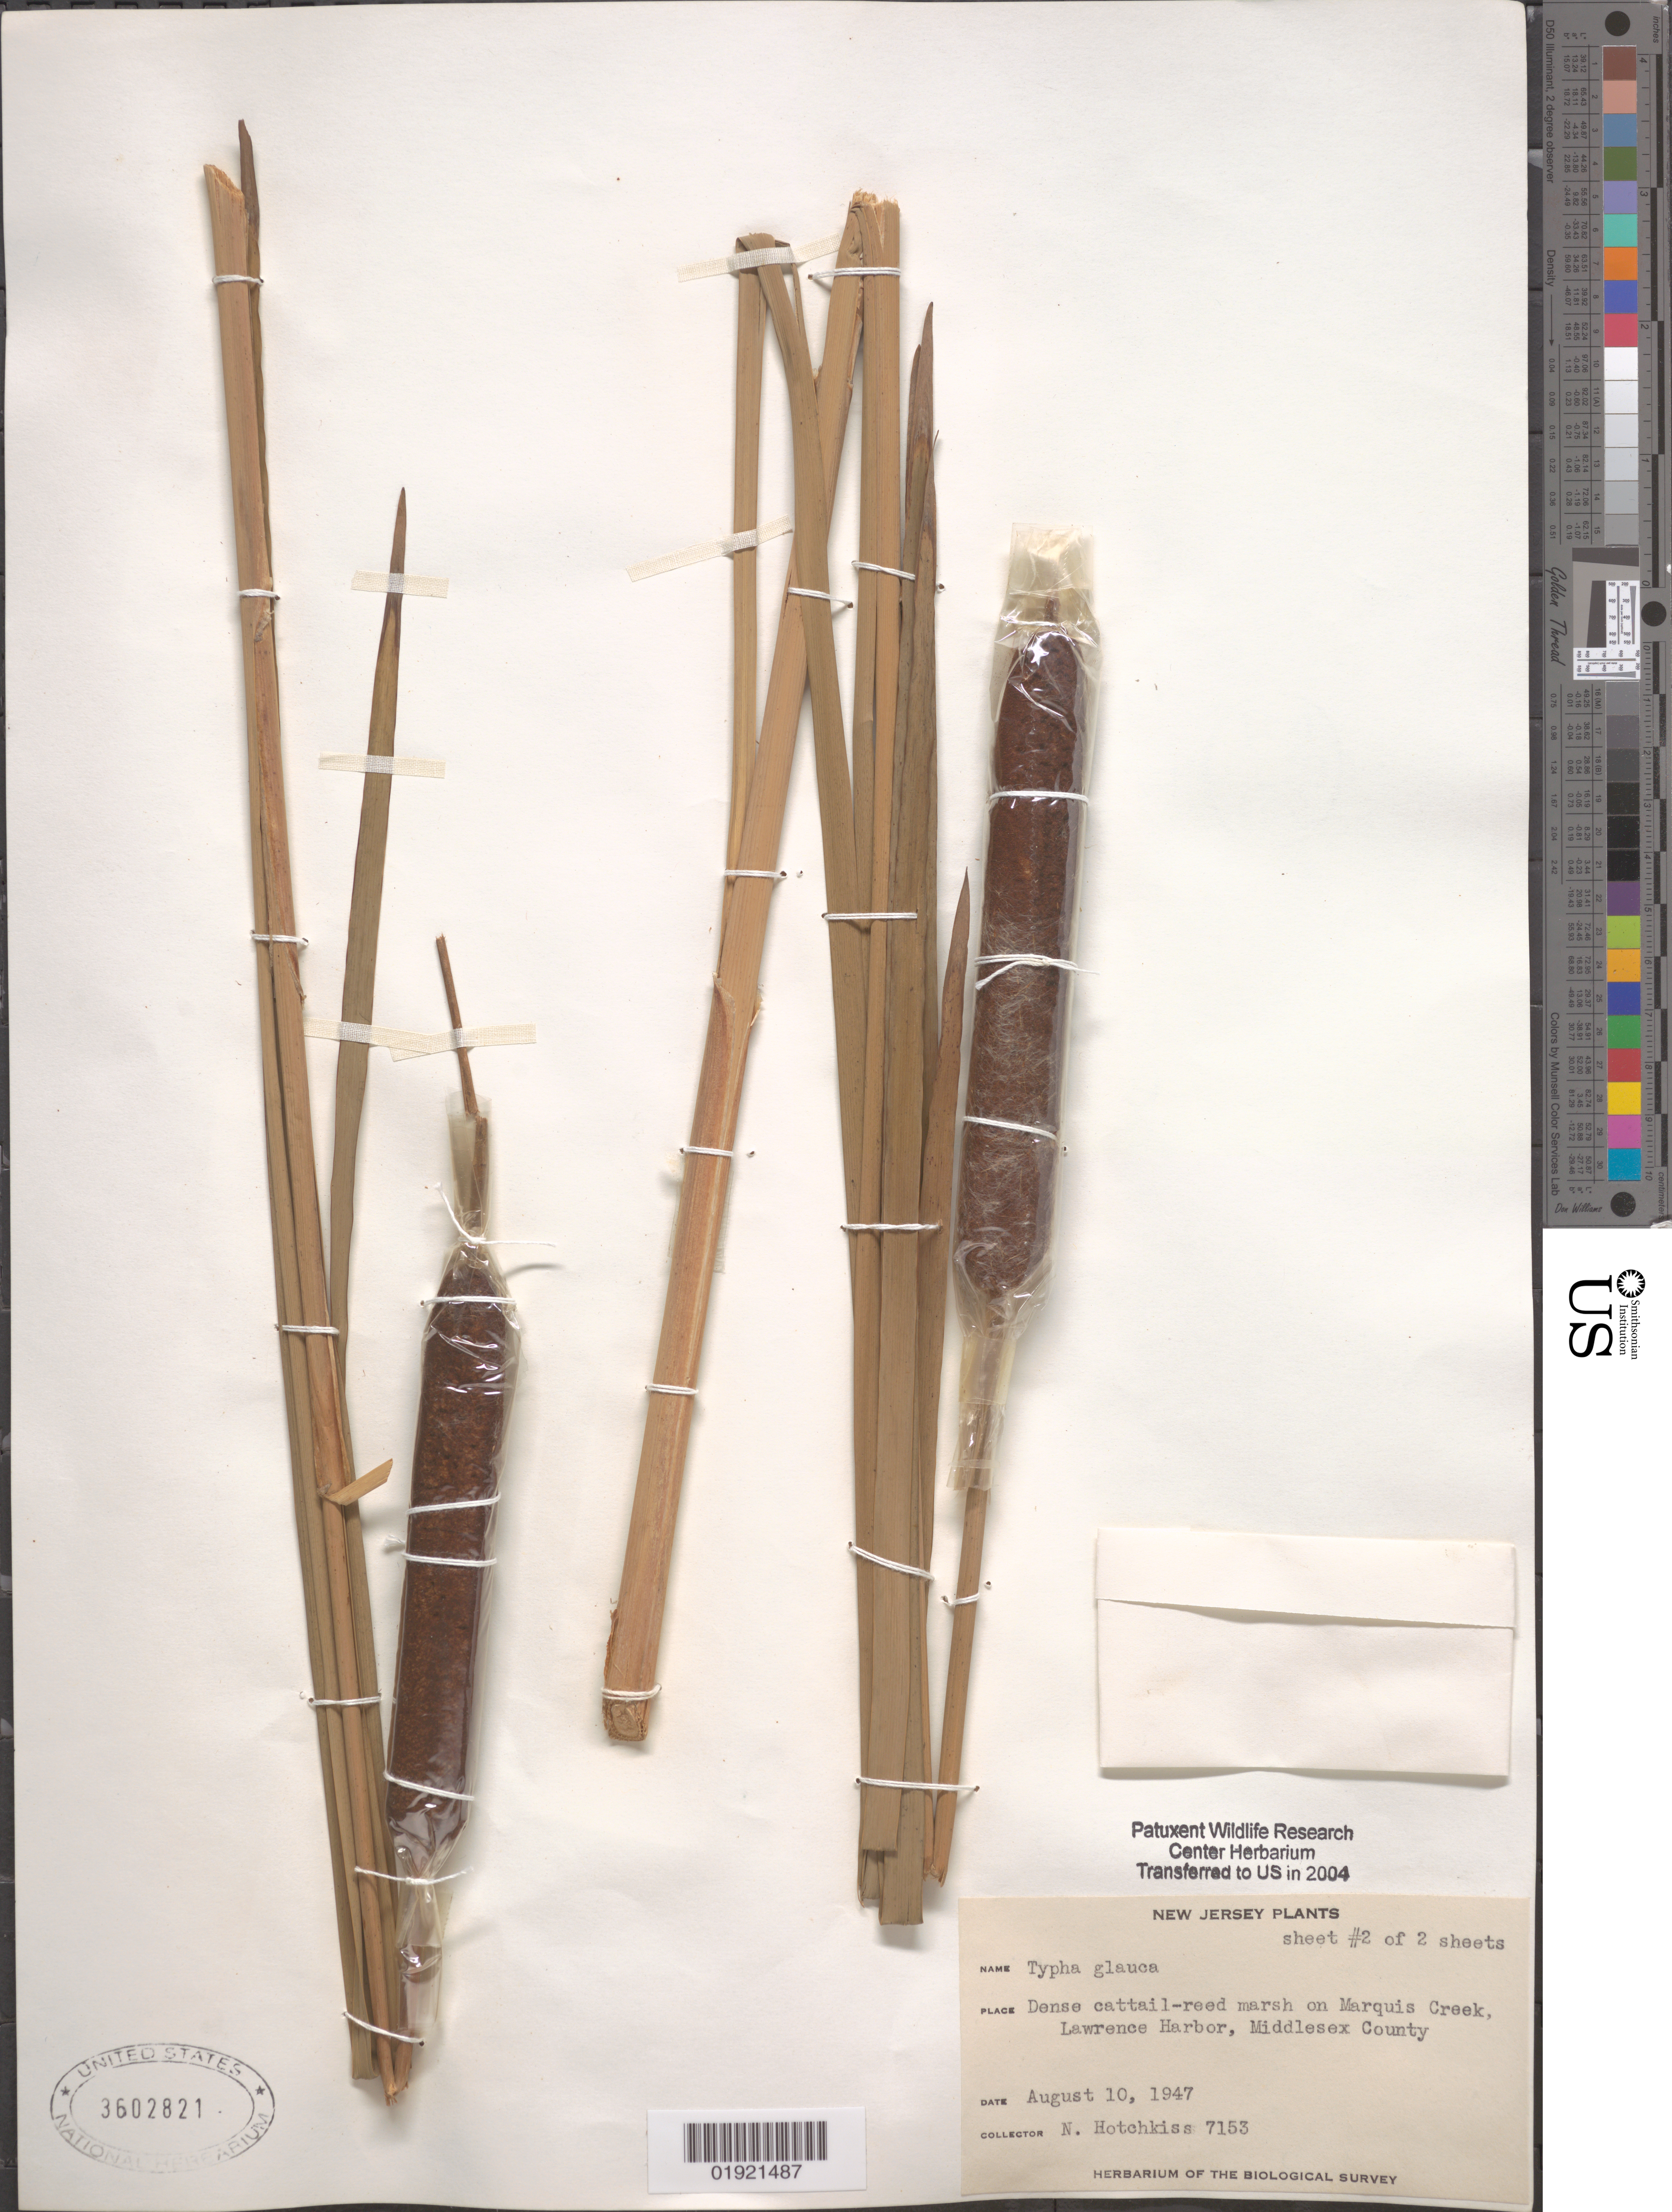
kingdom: Plantae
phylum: Tracheophyta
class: Liliopsida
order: Poales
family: Typhaceae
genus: Typha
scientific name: Typha glauca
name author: Godr.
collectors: N. Hotchkiss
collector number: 7153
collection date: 1947-08-10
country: United States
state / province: New Jersey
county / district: Middlesex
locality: Marquis Creek, Lawrence Harbor.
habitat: Dense cattail-reed marsh.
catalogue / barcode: US 3602821